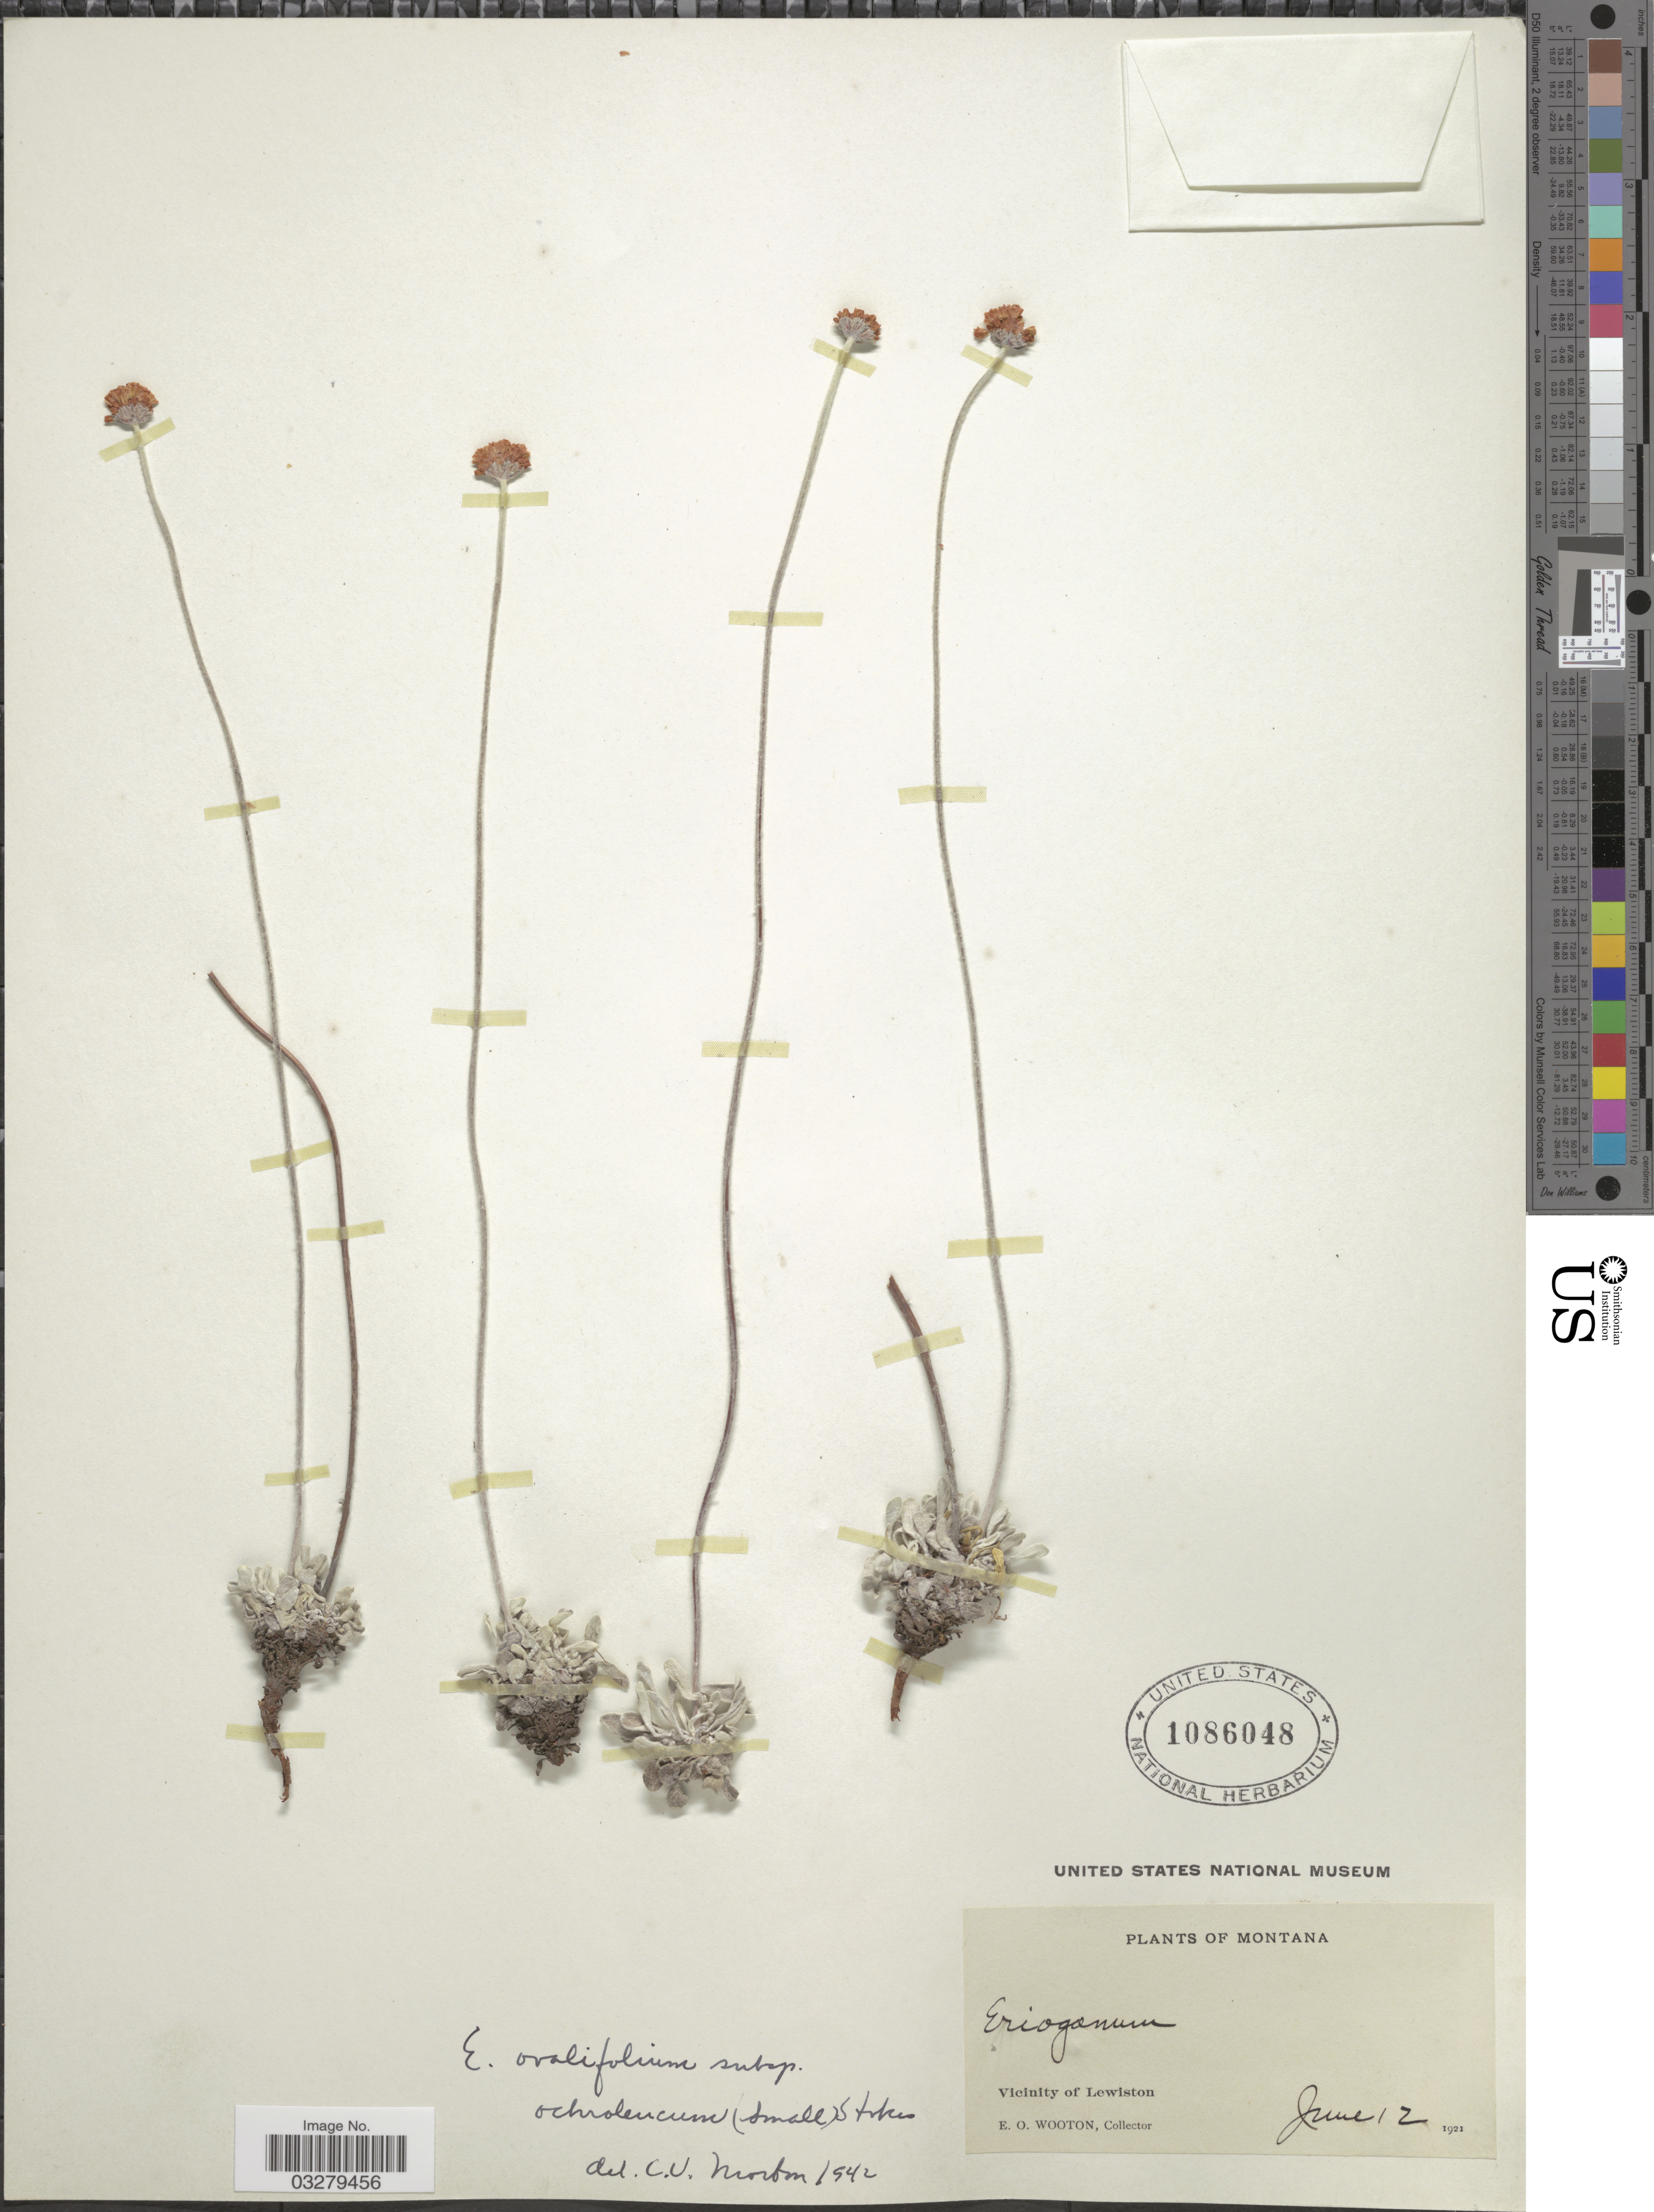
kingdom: Plantae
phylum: Tracheophyta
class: Magnoliopsida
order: Caryophyllales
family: Polygonaceae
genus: Eriogonum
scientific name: Eriogonum ovalifolium var. ochroleucum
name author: (Small ex Rydb.) M. Peck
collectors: E. O. Wooton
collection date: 1921-06-12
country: United States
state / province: Montana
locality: Vicinity of Lewiston.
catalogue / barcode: US 1086048